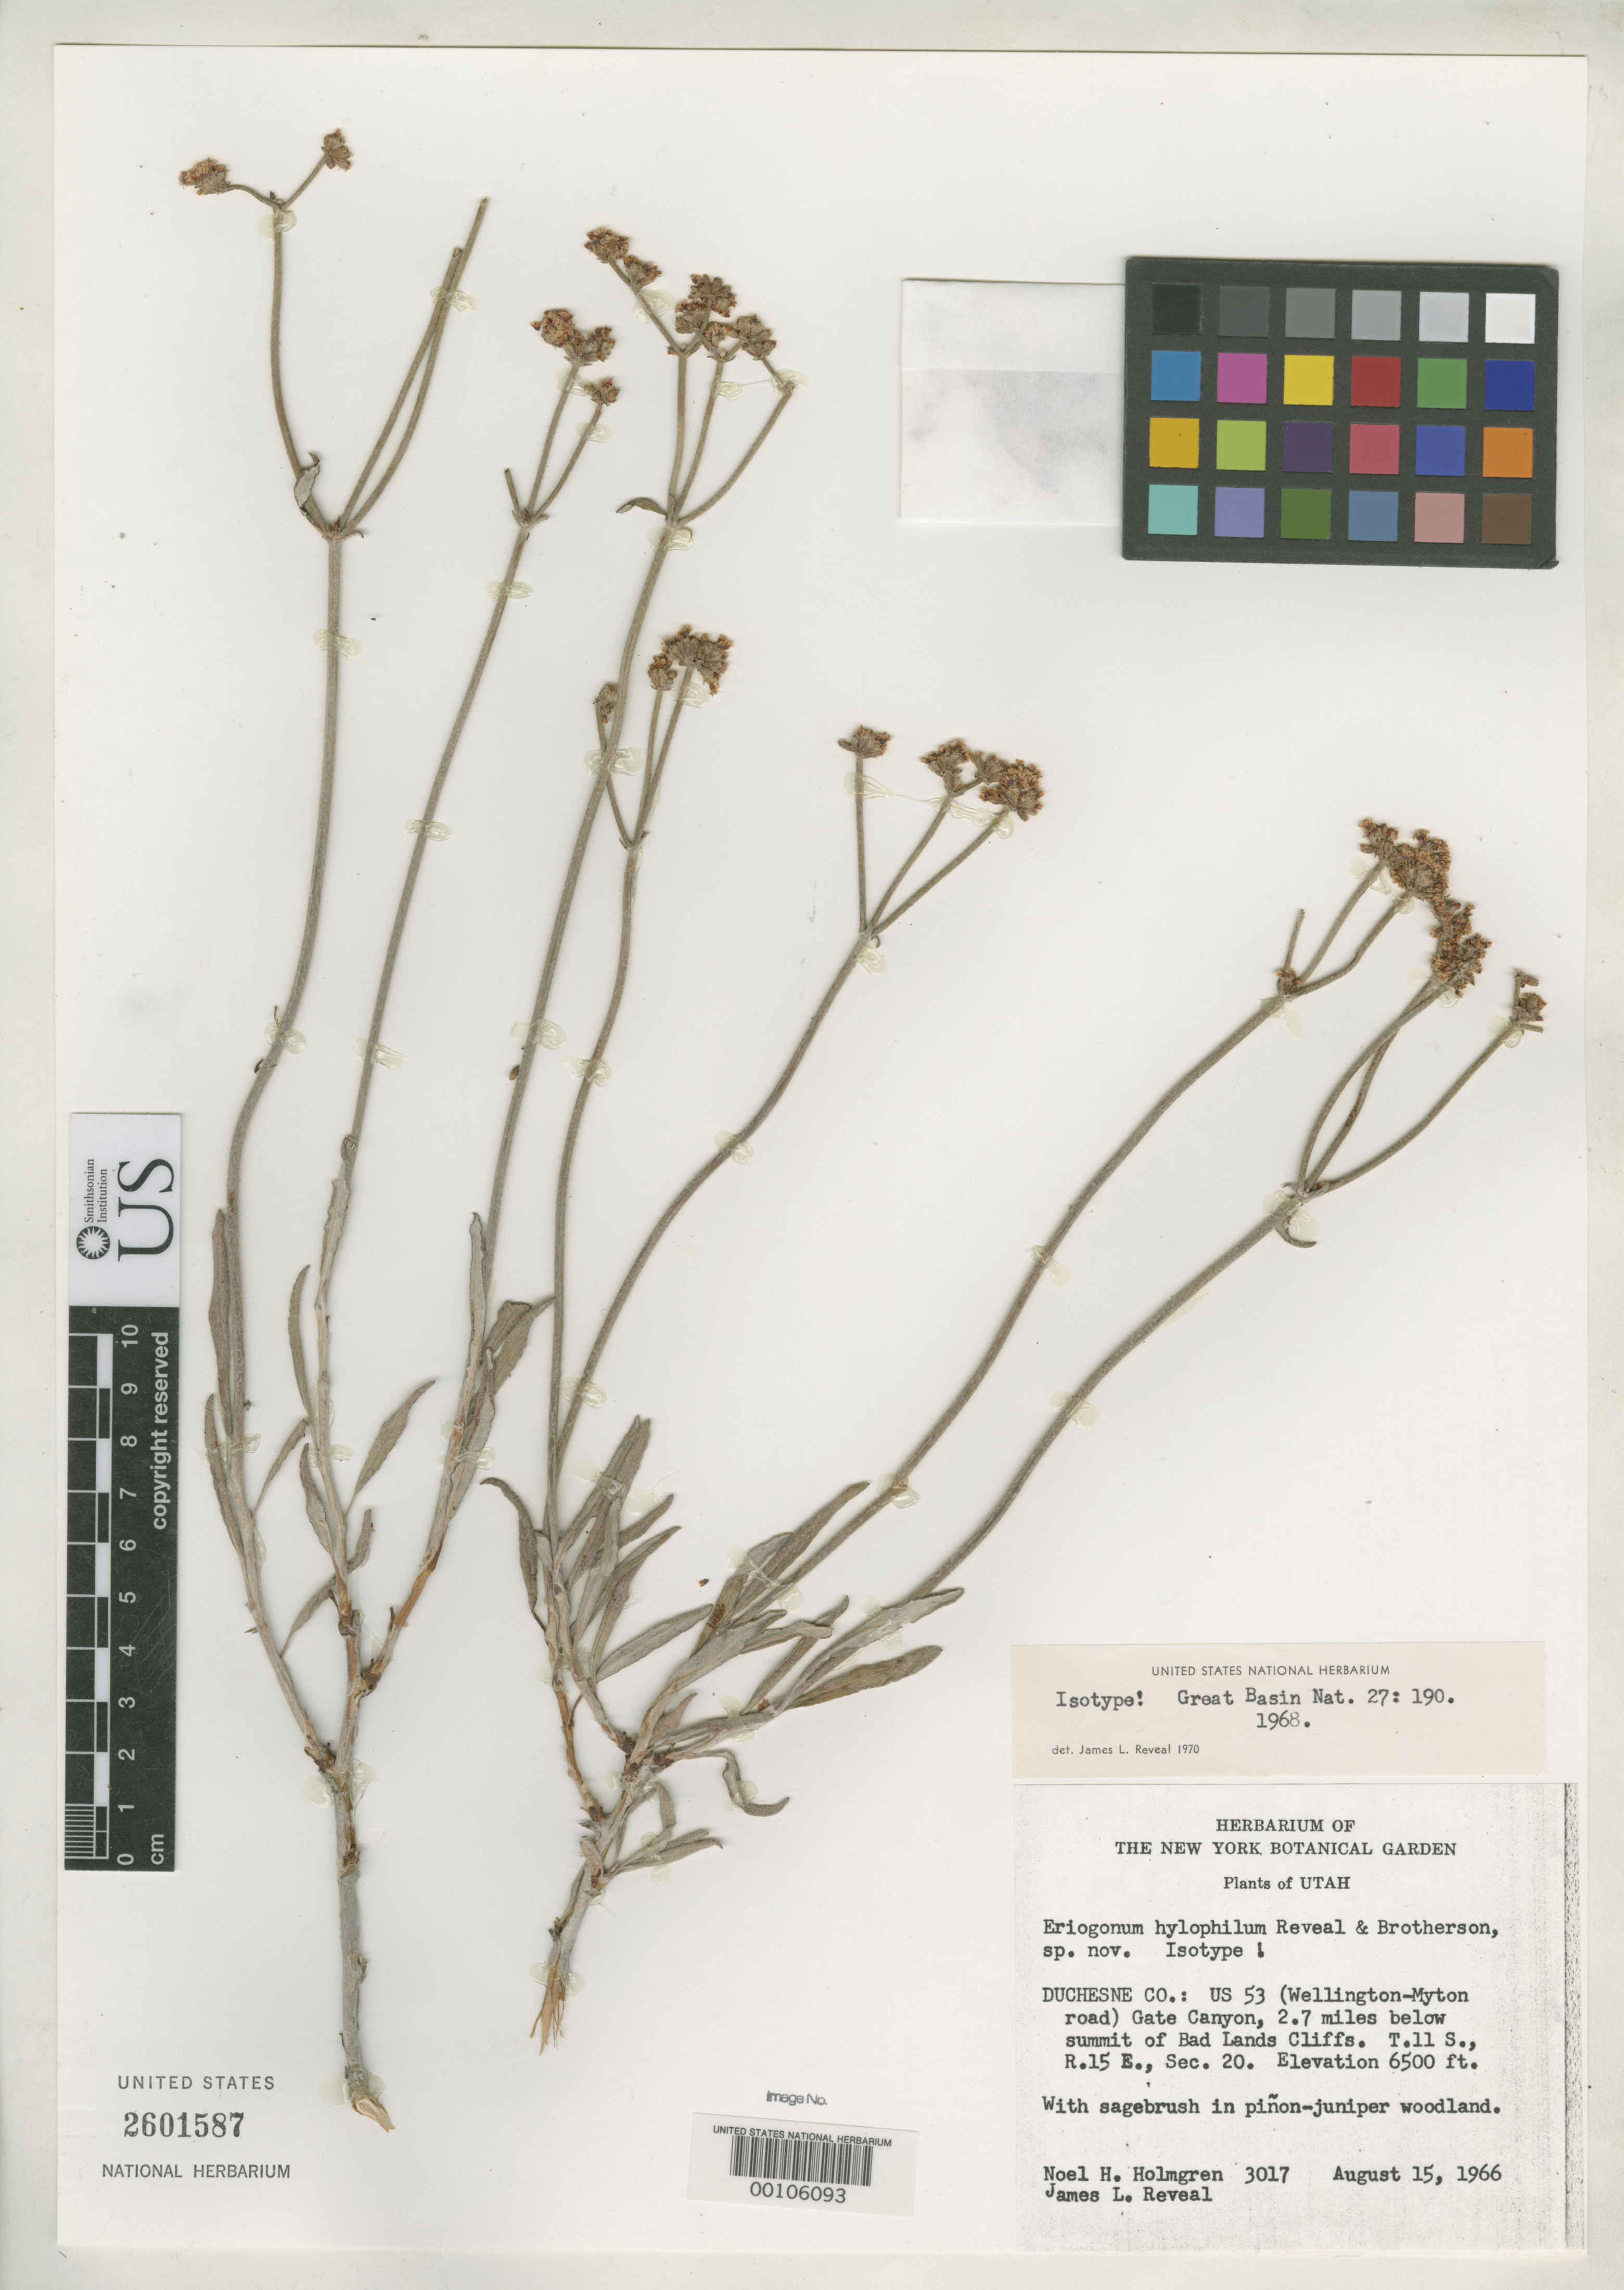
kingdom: Plantae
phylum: Tracheophyta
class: Magnoliopsida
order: Caryophyllales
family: Polygonaceae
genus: Eriogonum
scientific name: Eriogonum hylophilum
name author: Reveal & Brotherson in Reveal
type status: Isotype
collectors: A. H. Holmgren & J. L. Reveal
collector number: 3017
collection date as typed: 15 Aug 1966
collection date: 1966-08-15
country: United States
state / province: Utah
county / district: Duchesne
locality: Gate Canyon, below the summit of Bad Lands Cliffs.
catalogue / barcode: US 2601587